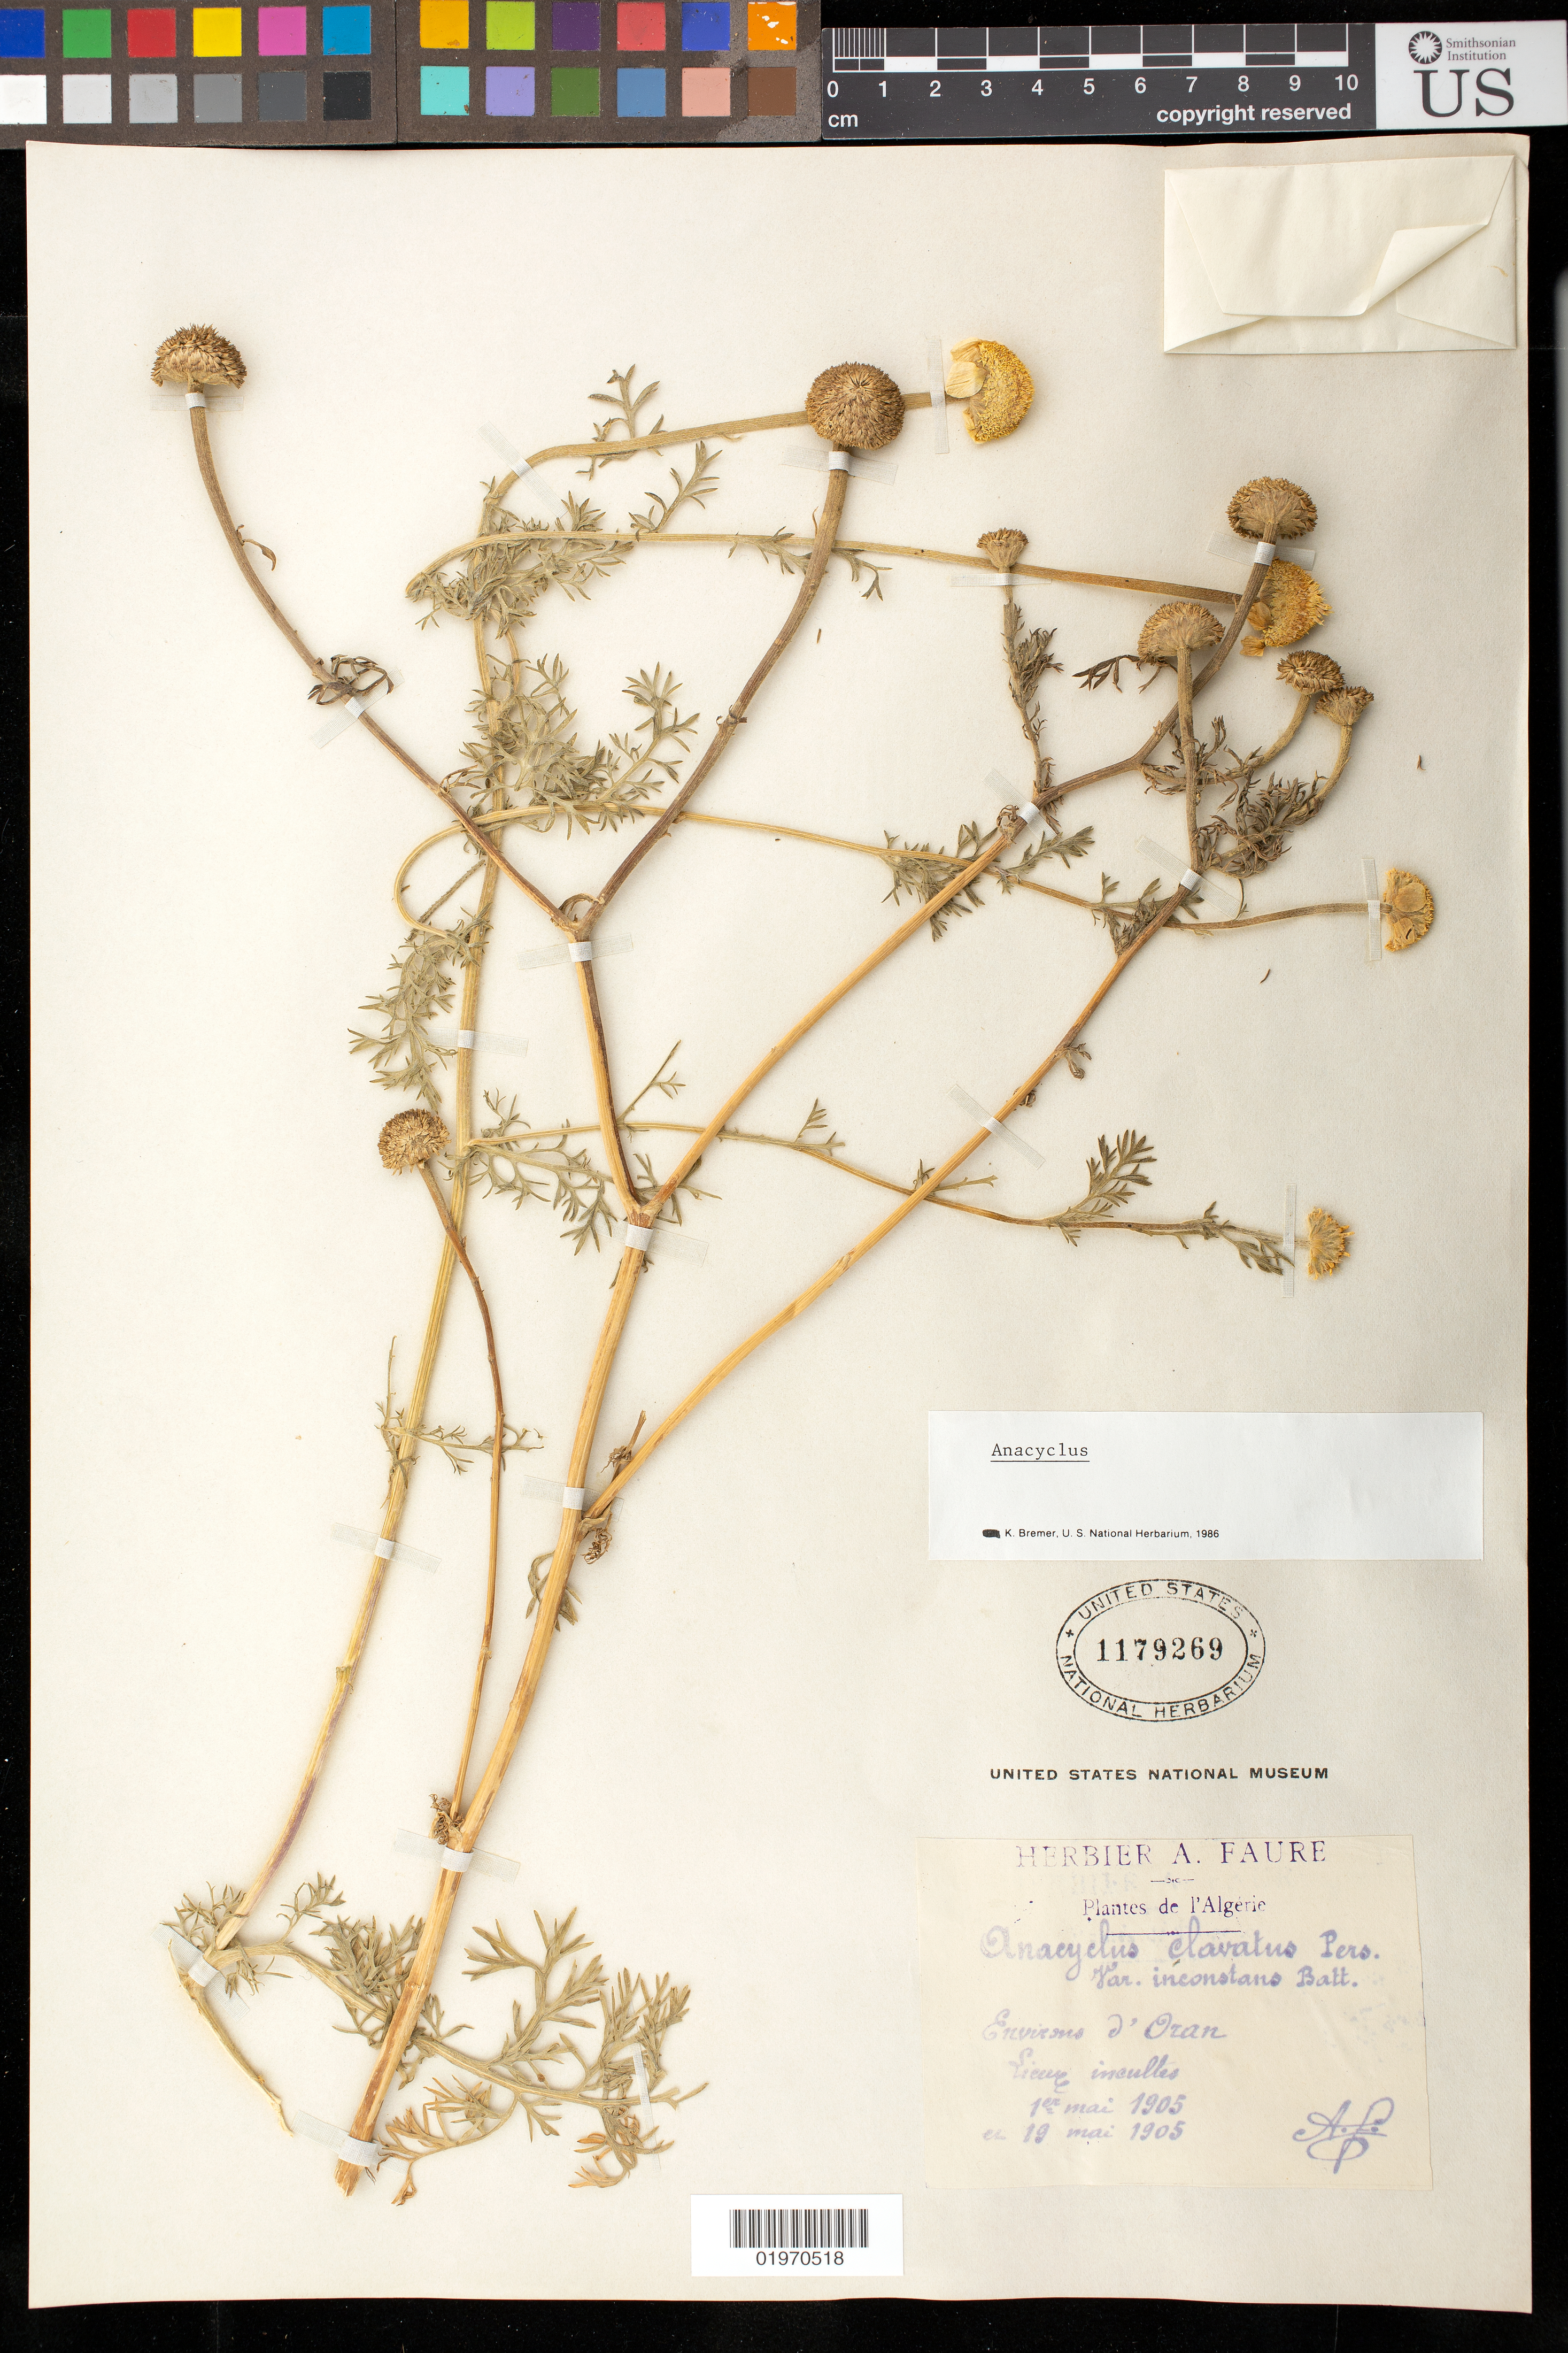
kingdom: Plantae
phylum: Tracheophyta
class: Magnoliopsida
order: Asterales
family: Asteraceae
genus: Anacyclus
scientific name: Anacyclus clavatus var. inconstans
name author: Pers.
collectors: A. Faure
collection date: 1905-05-01/1905-05-19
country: Algeria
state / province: Oran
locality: Environs d'Oran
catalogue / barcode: US 1179269